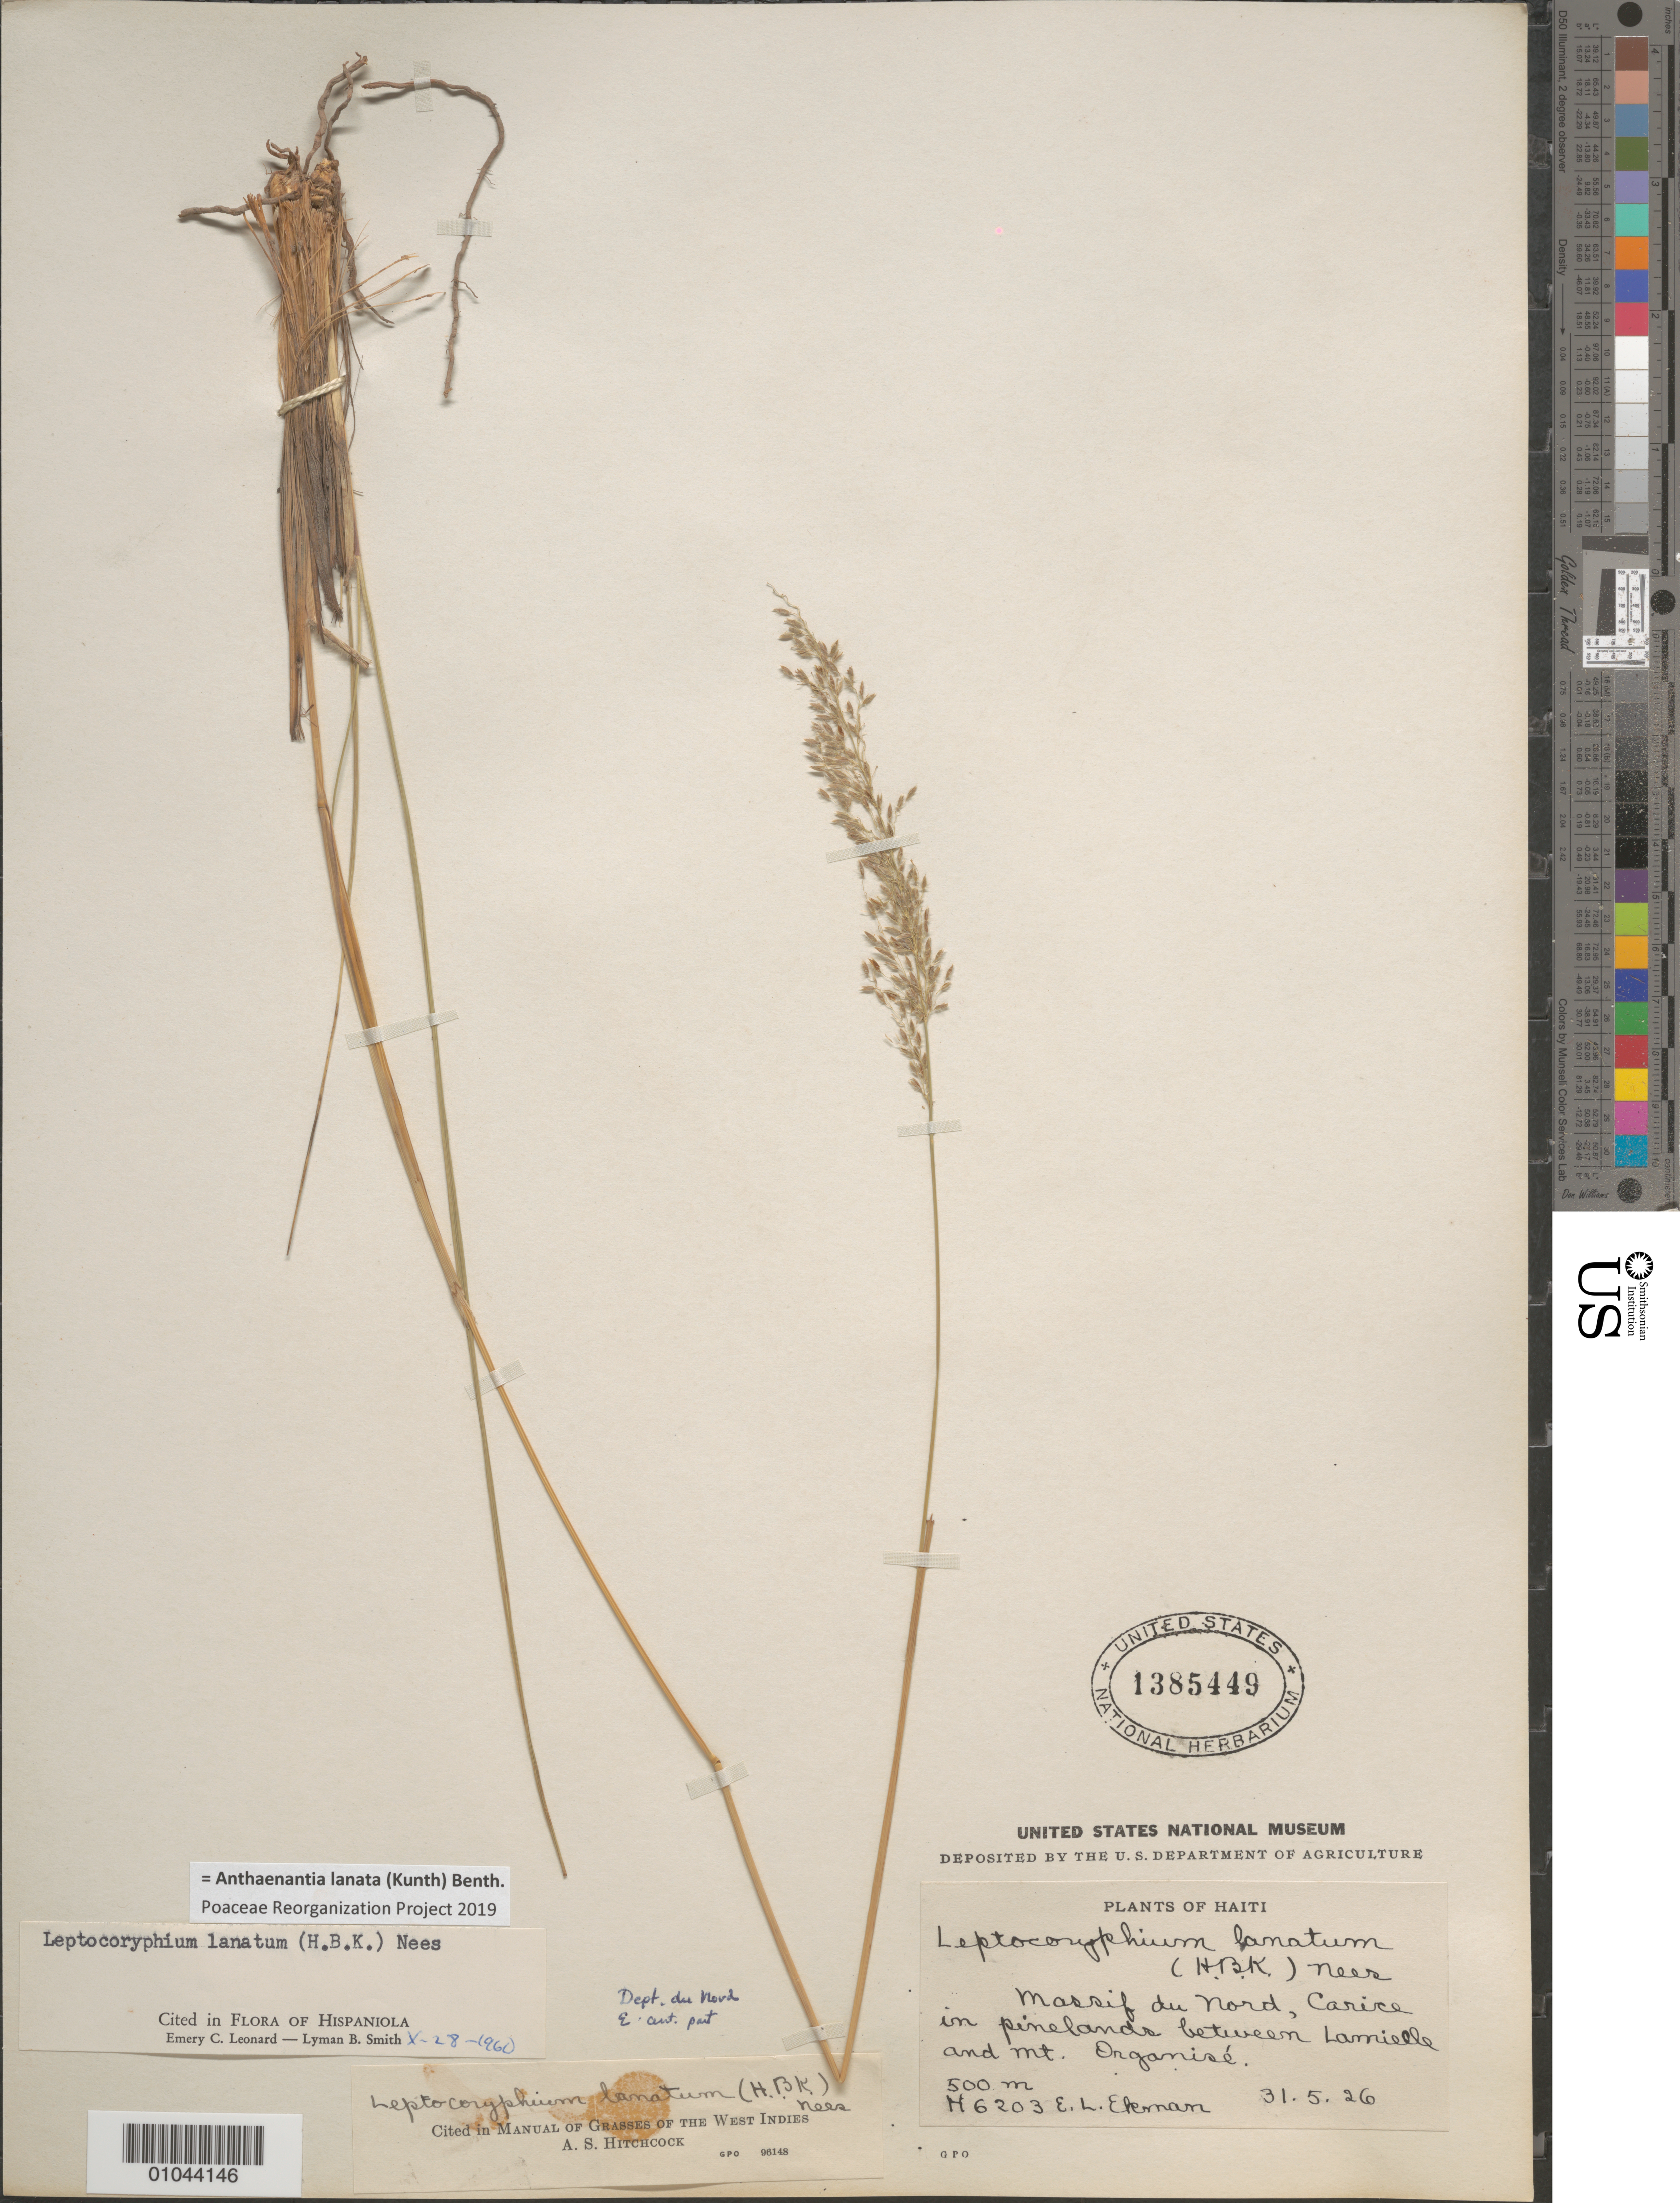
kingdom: Plantae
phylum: Tracheophyta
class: Liliopsida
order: Poales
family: Poaceae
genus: Leptocoryphium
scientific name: Leptocoryphium lanatum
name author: (Kunth) Nees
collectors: E. L. Ekman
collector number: H 6203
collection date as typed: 31 May 1926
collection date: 1926-05-31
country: Haiti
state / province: Nord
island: Hispaniola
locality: Carice in pinelands between Lamielle and Mt. Organise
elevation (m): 500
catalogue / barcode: US 1385449